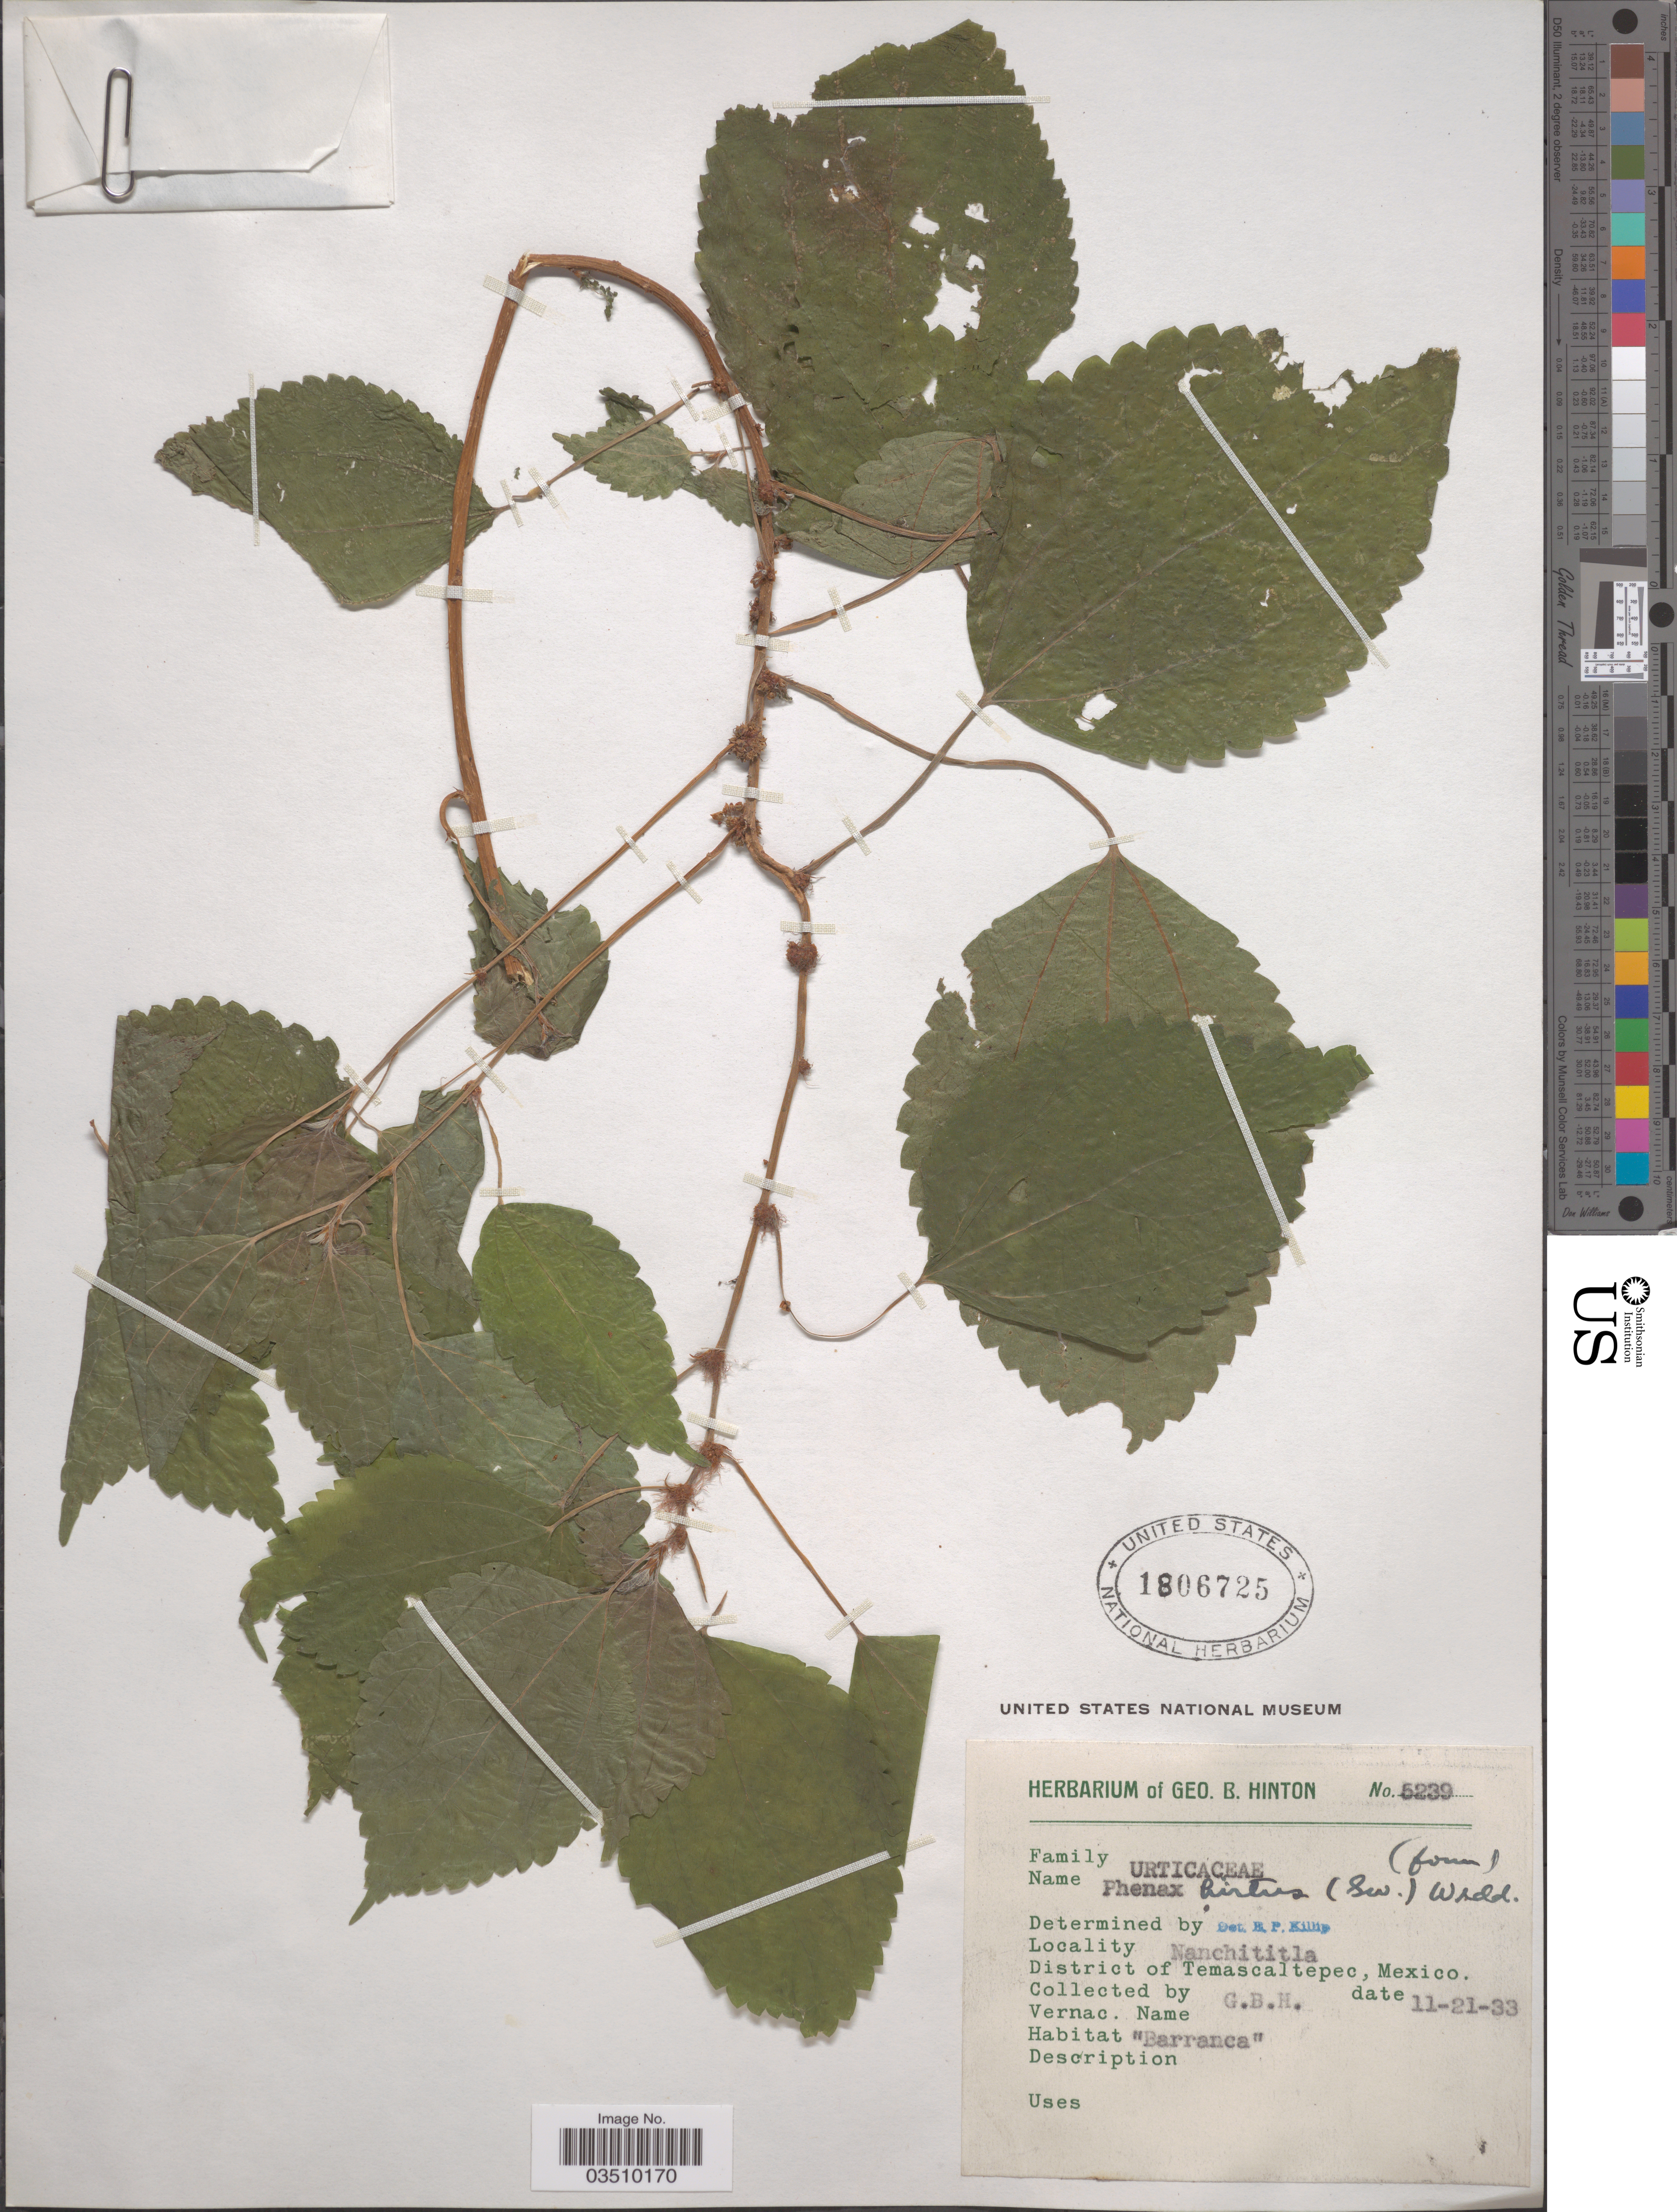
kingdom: Plantae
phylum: Tracheophyta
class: Magnoliopsida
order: Rosales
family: Urticaceae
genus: Phenax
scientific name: Phenax hirtus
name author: (Sw.) Wedd.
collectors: G. B. Hinton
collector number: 5239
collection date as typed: Transcribed d/m/y: 21/11/33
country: Mexico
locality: Nanchititla. District of Temascaltepec.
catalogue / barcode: US 1806725